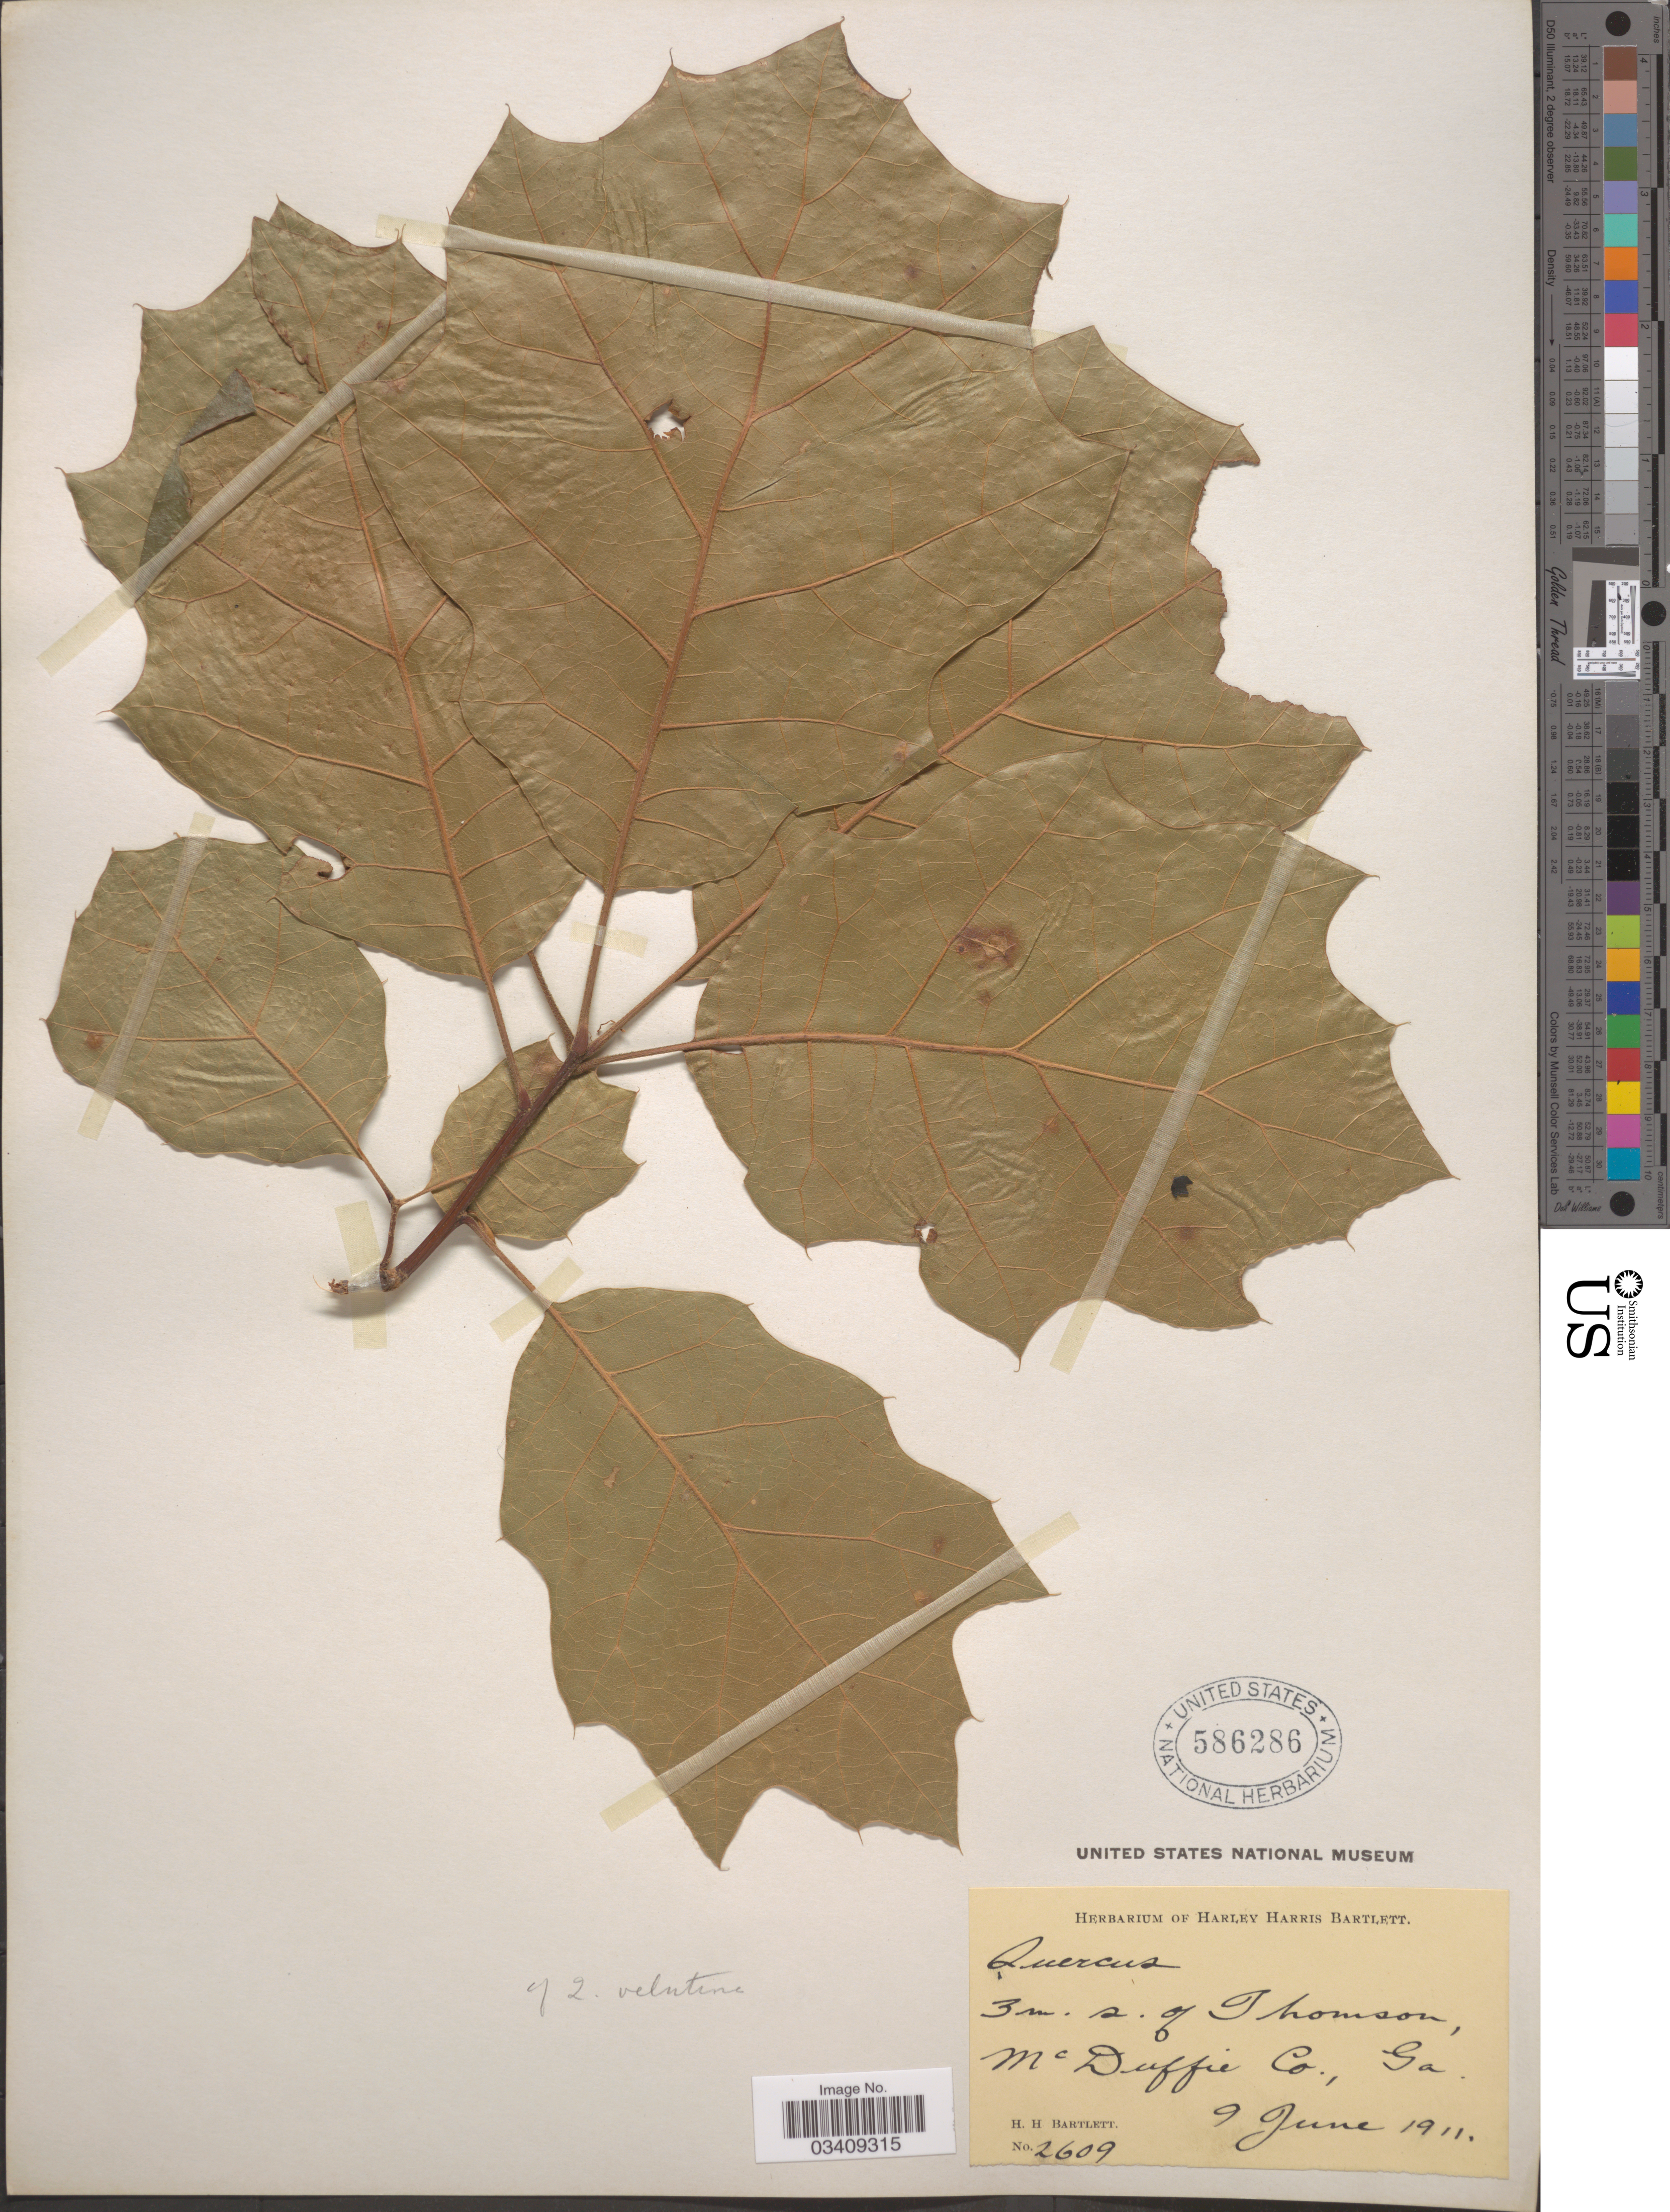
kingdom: Plantae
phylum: Tracheophyta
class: Magnoliopsida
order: Fagales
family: Fagaceae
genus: Quercus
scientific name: Quercus velutina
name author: Lam.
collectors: H. H. Bartlett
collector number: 2609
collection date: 1911-06-09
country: United States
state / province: Georgia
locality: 3 m. s. of Thomson, McDuffie Co.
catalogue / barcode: US 586286